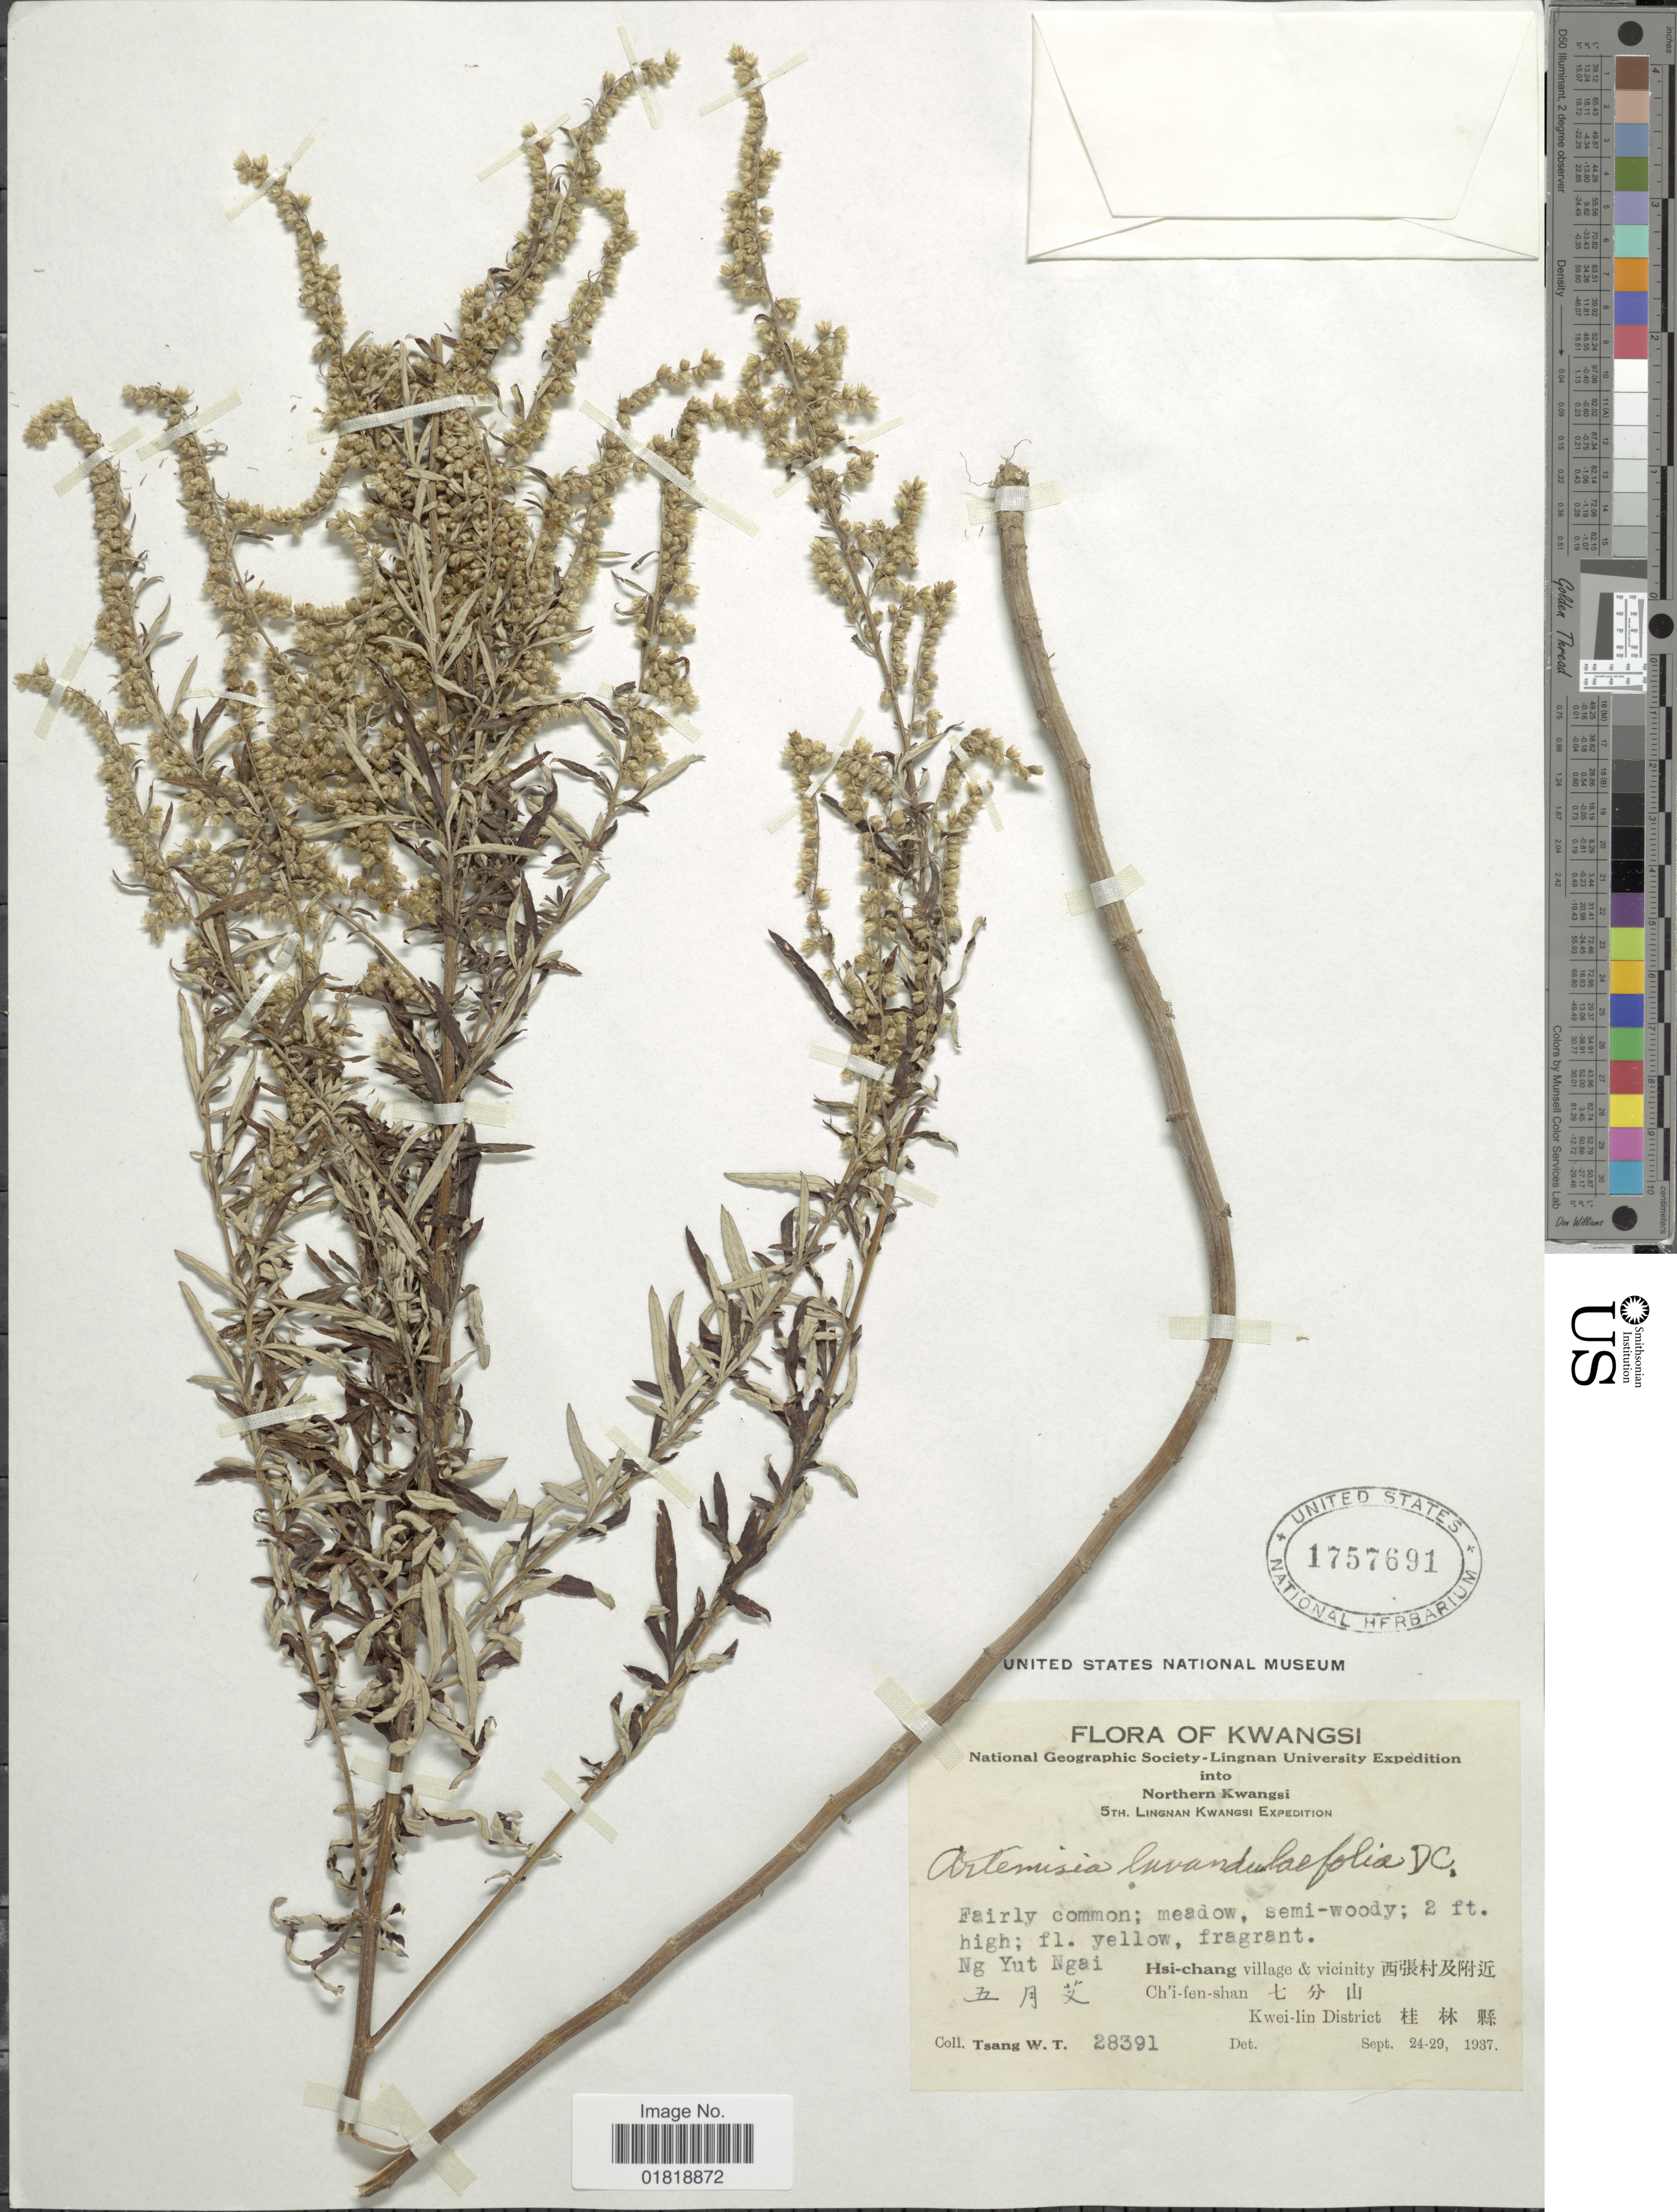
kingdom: Plantae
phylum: Tracheophyta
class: Magnoliopsida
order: Asterales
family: Asteraceae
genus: Artemisia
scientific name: Artemisia lavandulifolia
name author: DC. ex Besser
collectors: W. T. Tsang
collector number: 28391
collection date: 1937-09-24/1937-09-29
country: China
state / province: Guangxi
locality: KwangsiNorthern Kwangsi, meadow, Ng yut Ngai, Hsi-chang village & vicinity, Ch'i-fen-shan, Kwei-lin District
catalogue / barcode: US 1757691